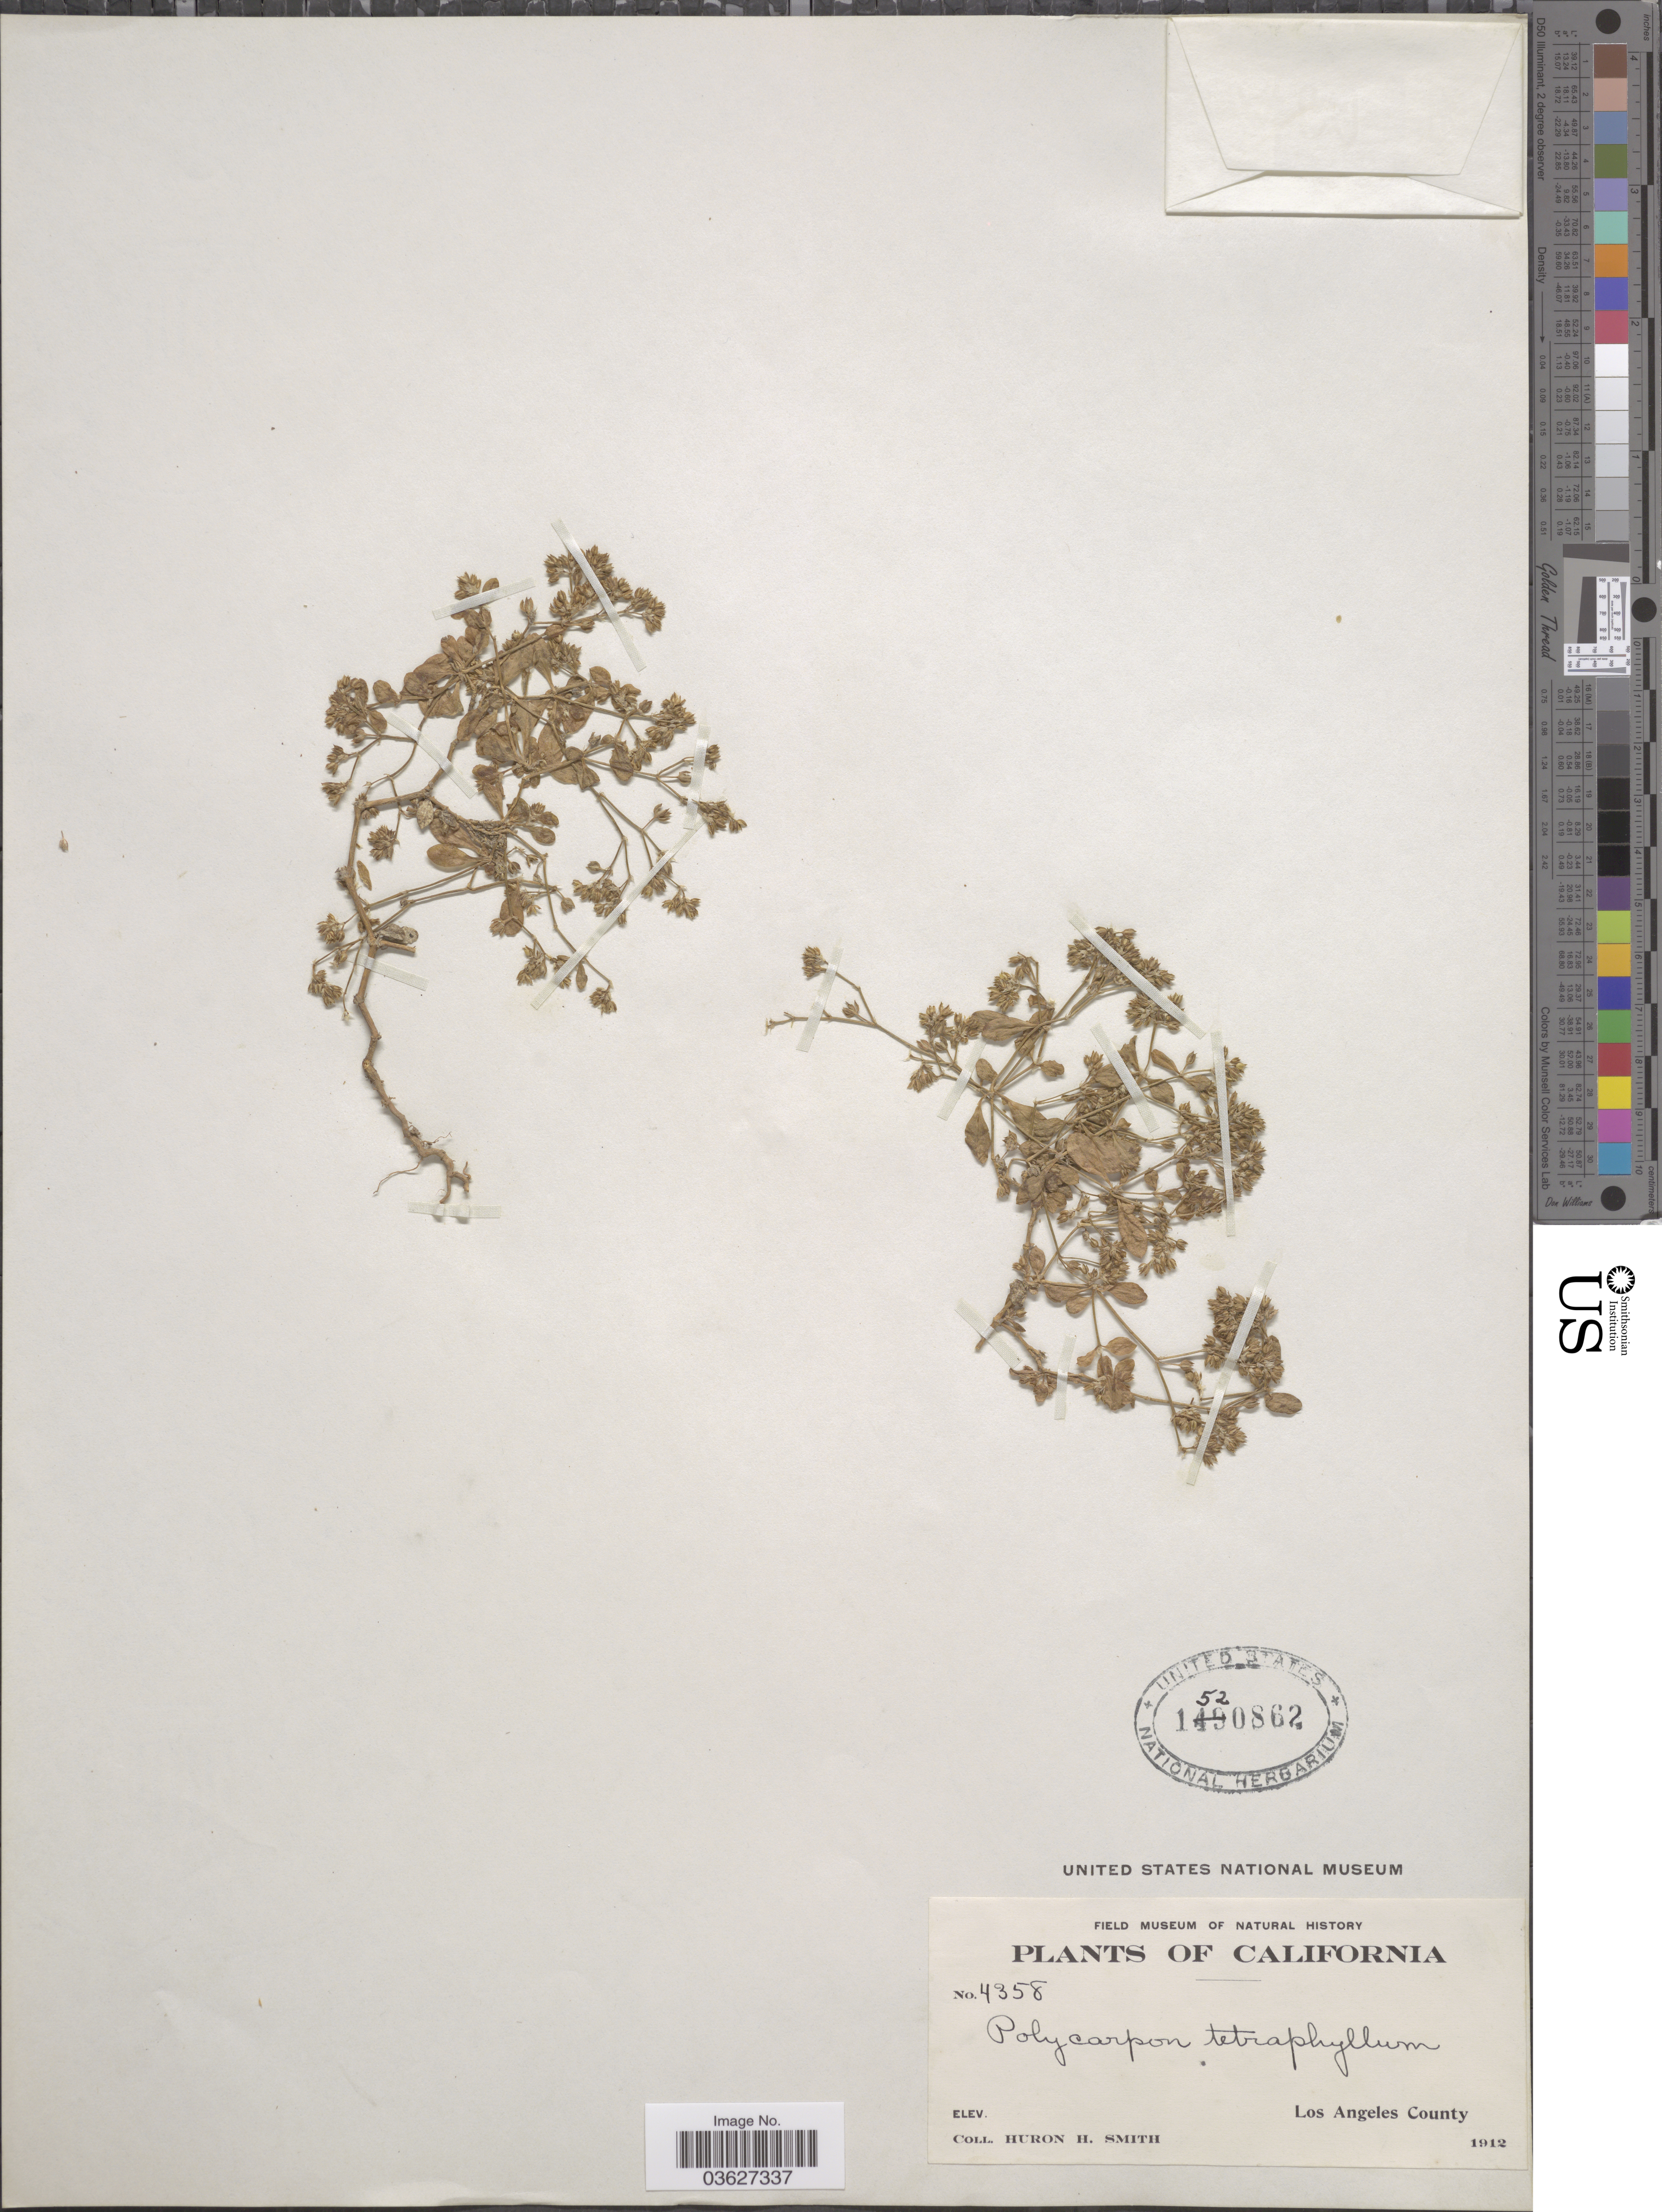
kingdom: Plantae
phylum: Tracheophyta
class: Magnoliopsida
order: Caryophyllales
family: Caryophyllaceae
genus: Polycarpon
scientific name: Polycarpon tetraphyllum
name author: (L.) L.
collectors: Huron H. Smith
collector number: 4358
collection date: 1912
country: United States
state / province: California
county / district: Los Angeles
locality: Los Angeles County.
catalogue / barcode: US 1520862